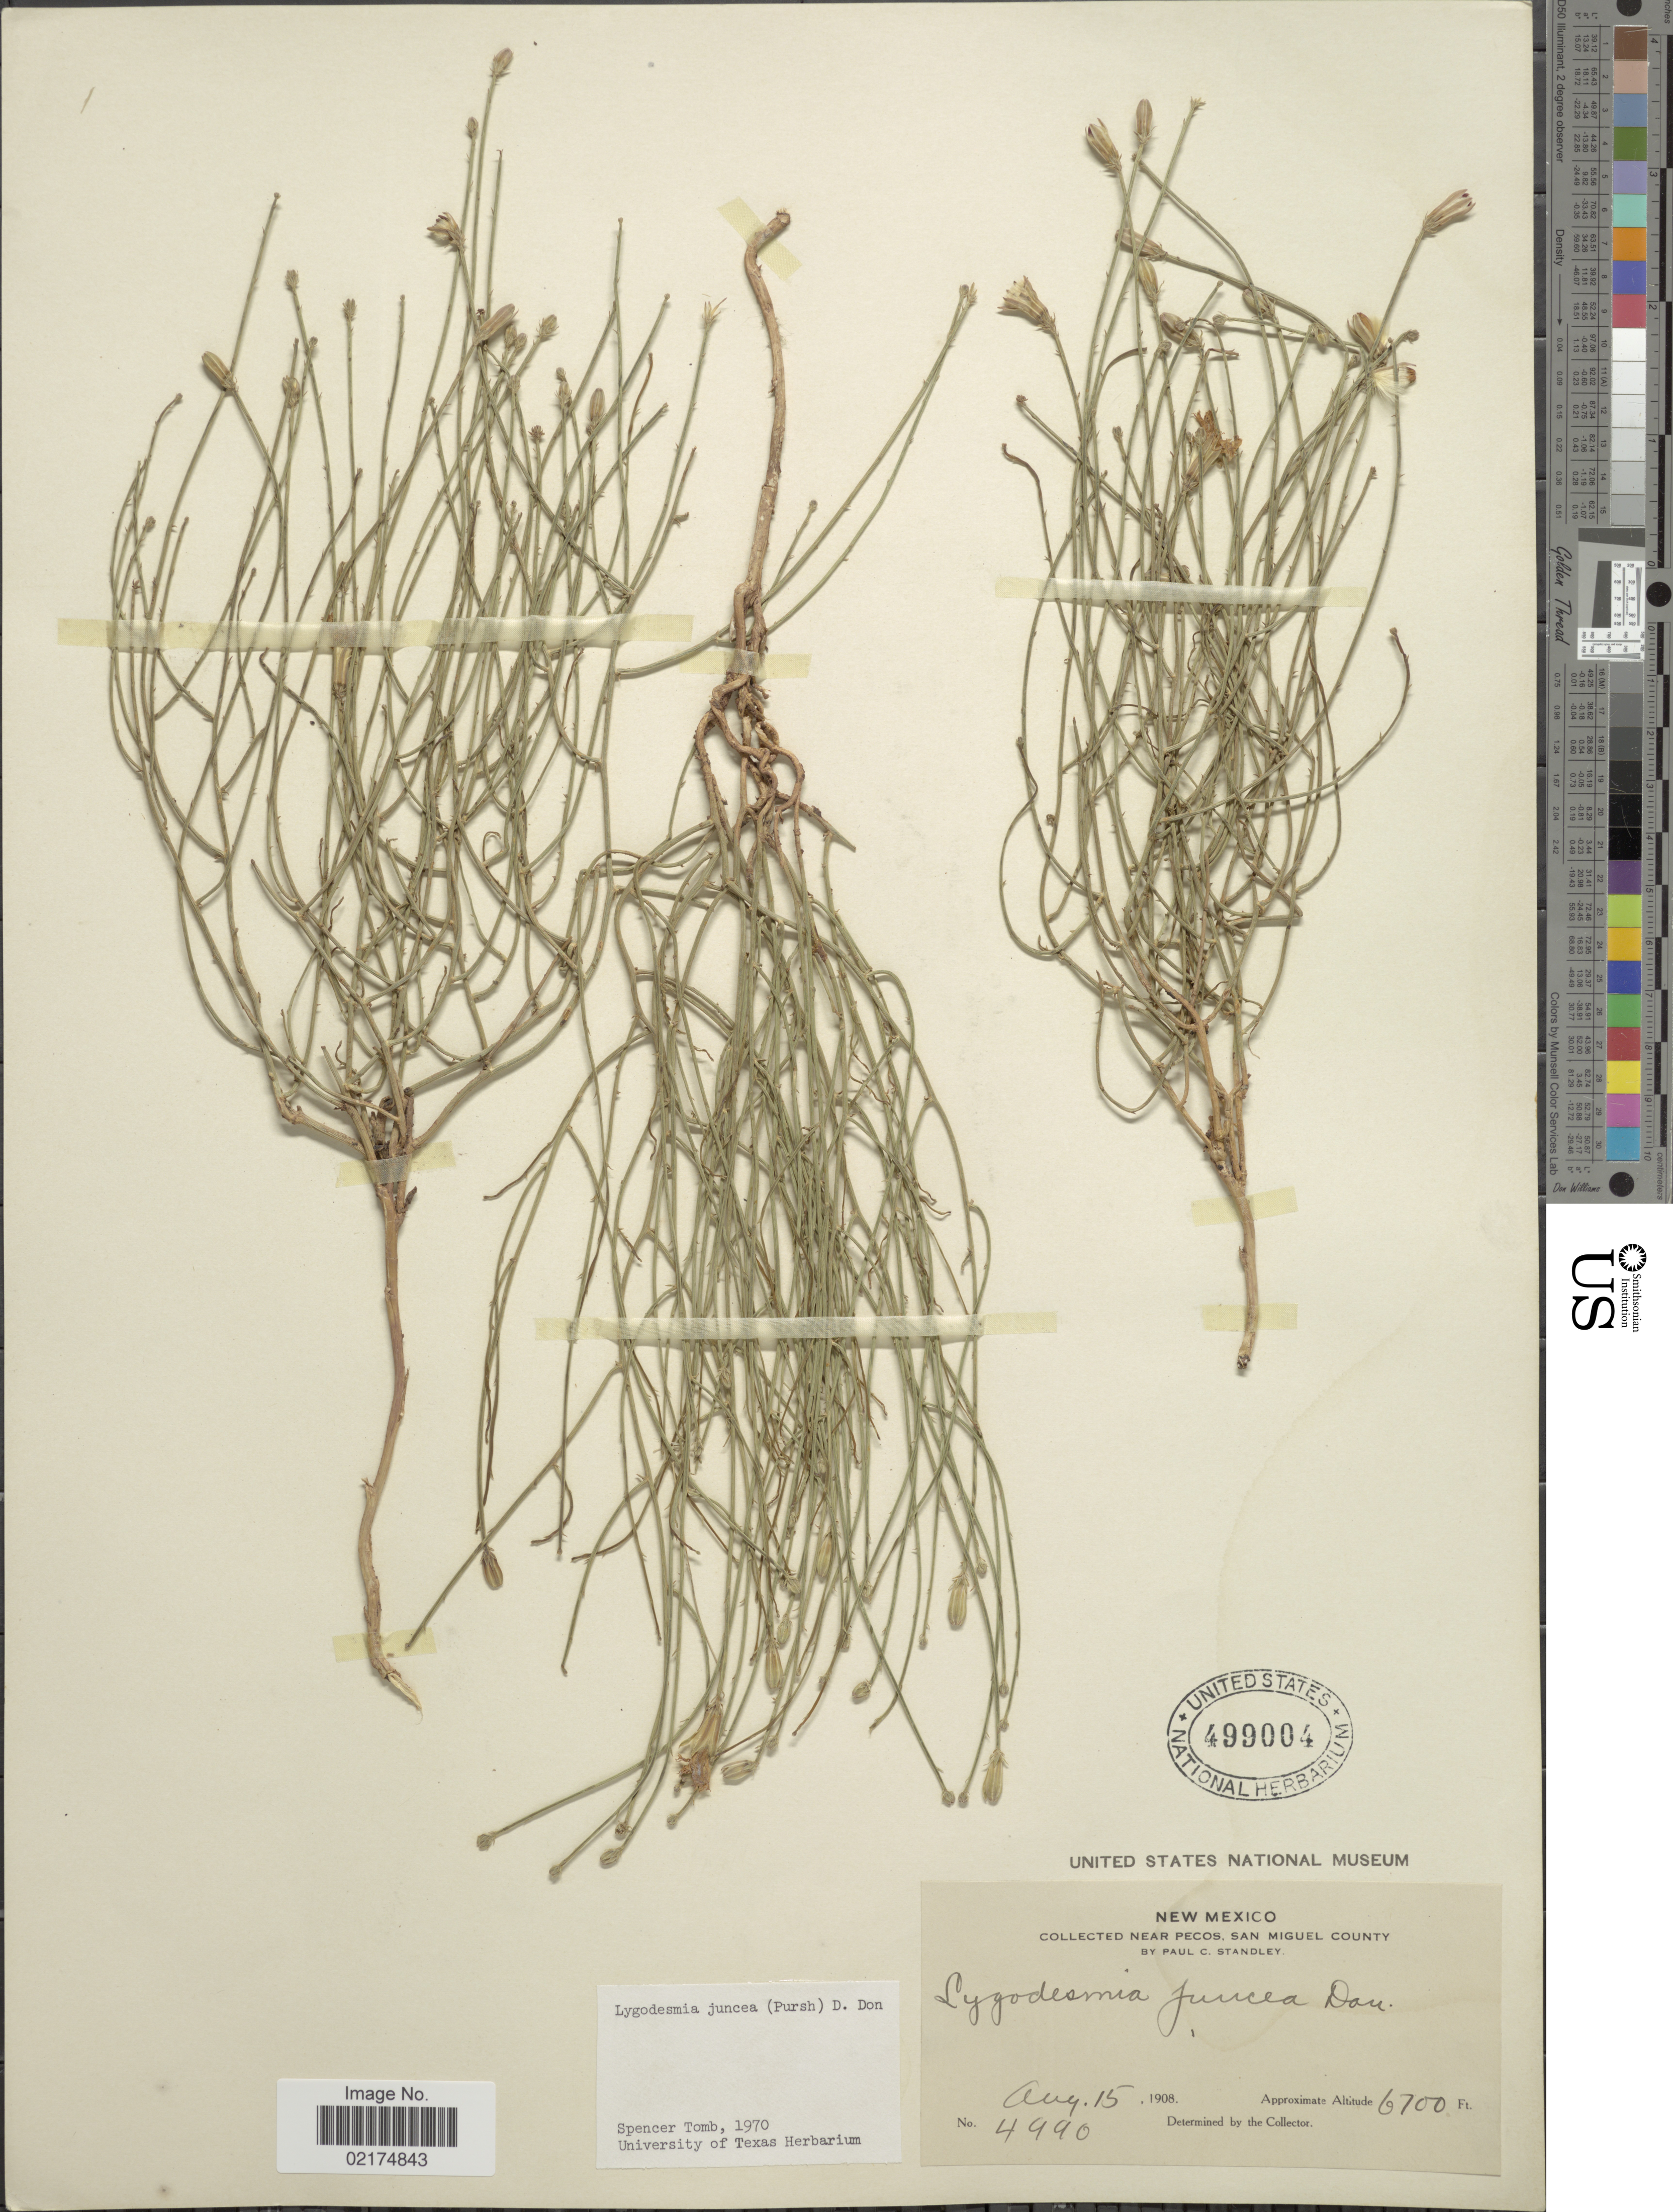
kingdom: Plantae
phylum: Tracheophyta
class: Magnoliopsida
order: Asterales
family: Asteraceae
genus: Lygodesmia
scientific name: Lygodesmia juncea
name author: D. Don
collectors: P. C. Standley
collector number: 4990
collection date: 1908-08-15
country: United States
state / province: New Mexico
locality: Near Pecos, San Miguel County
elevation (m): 2042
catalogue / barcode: US 499004